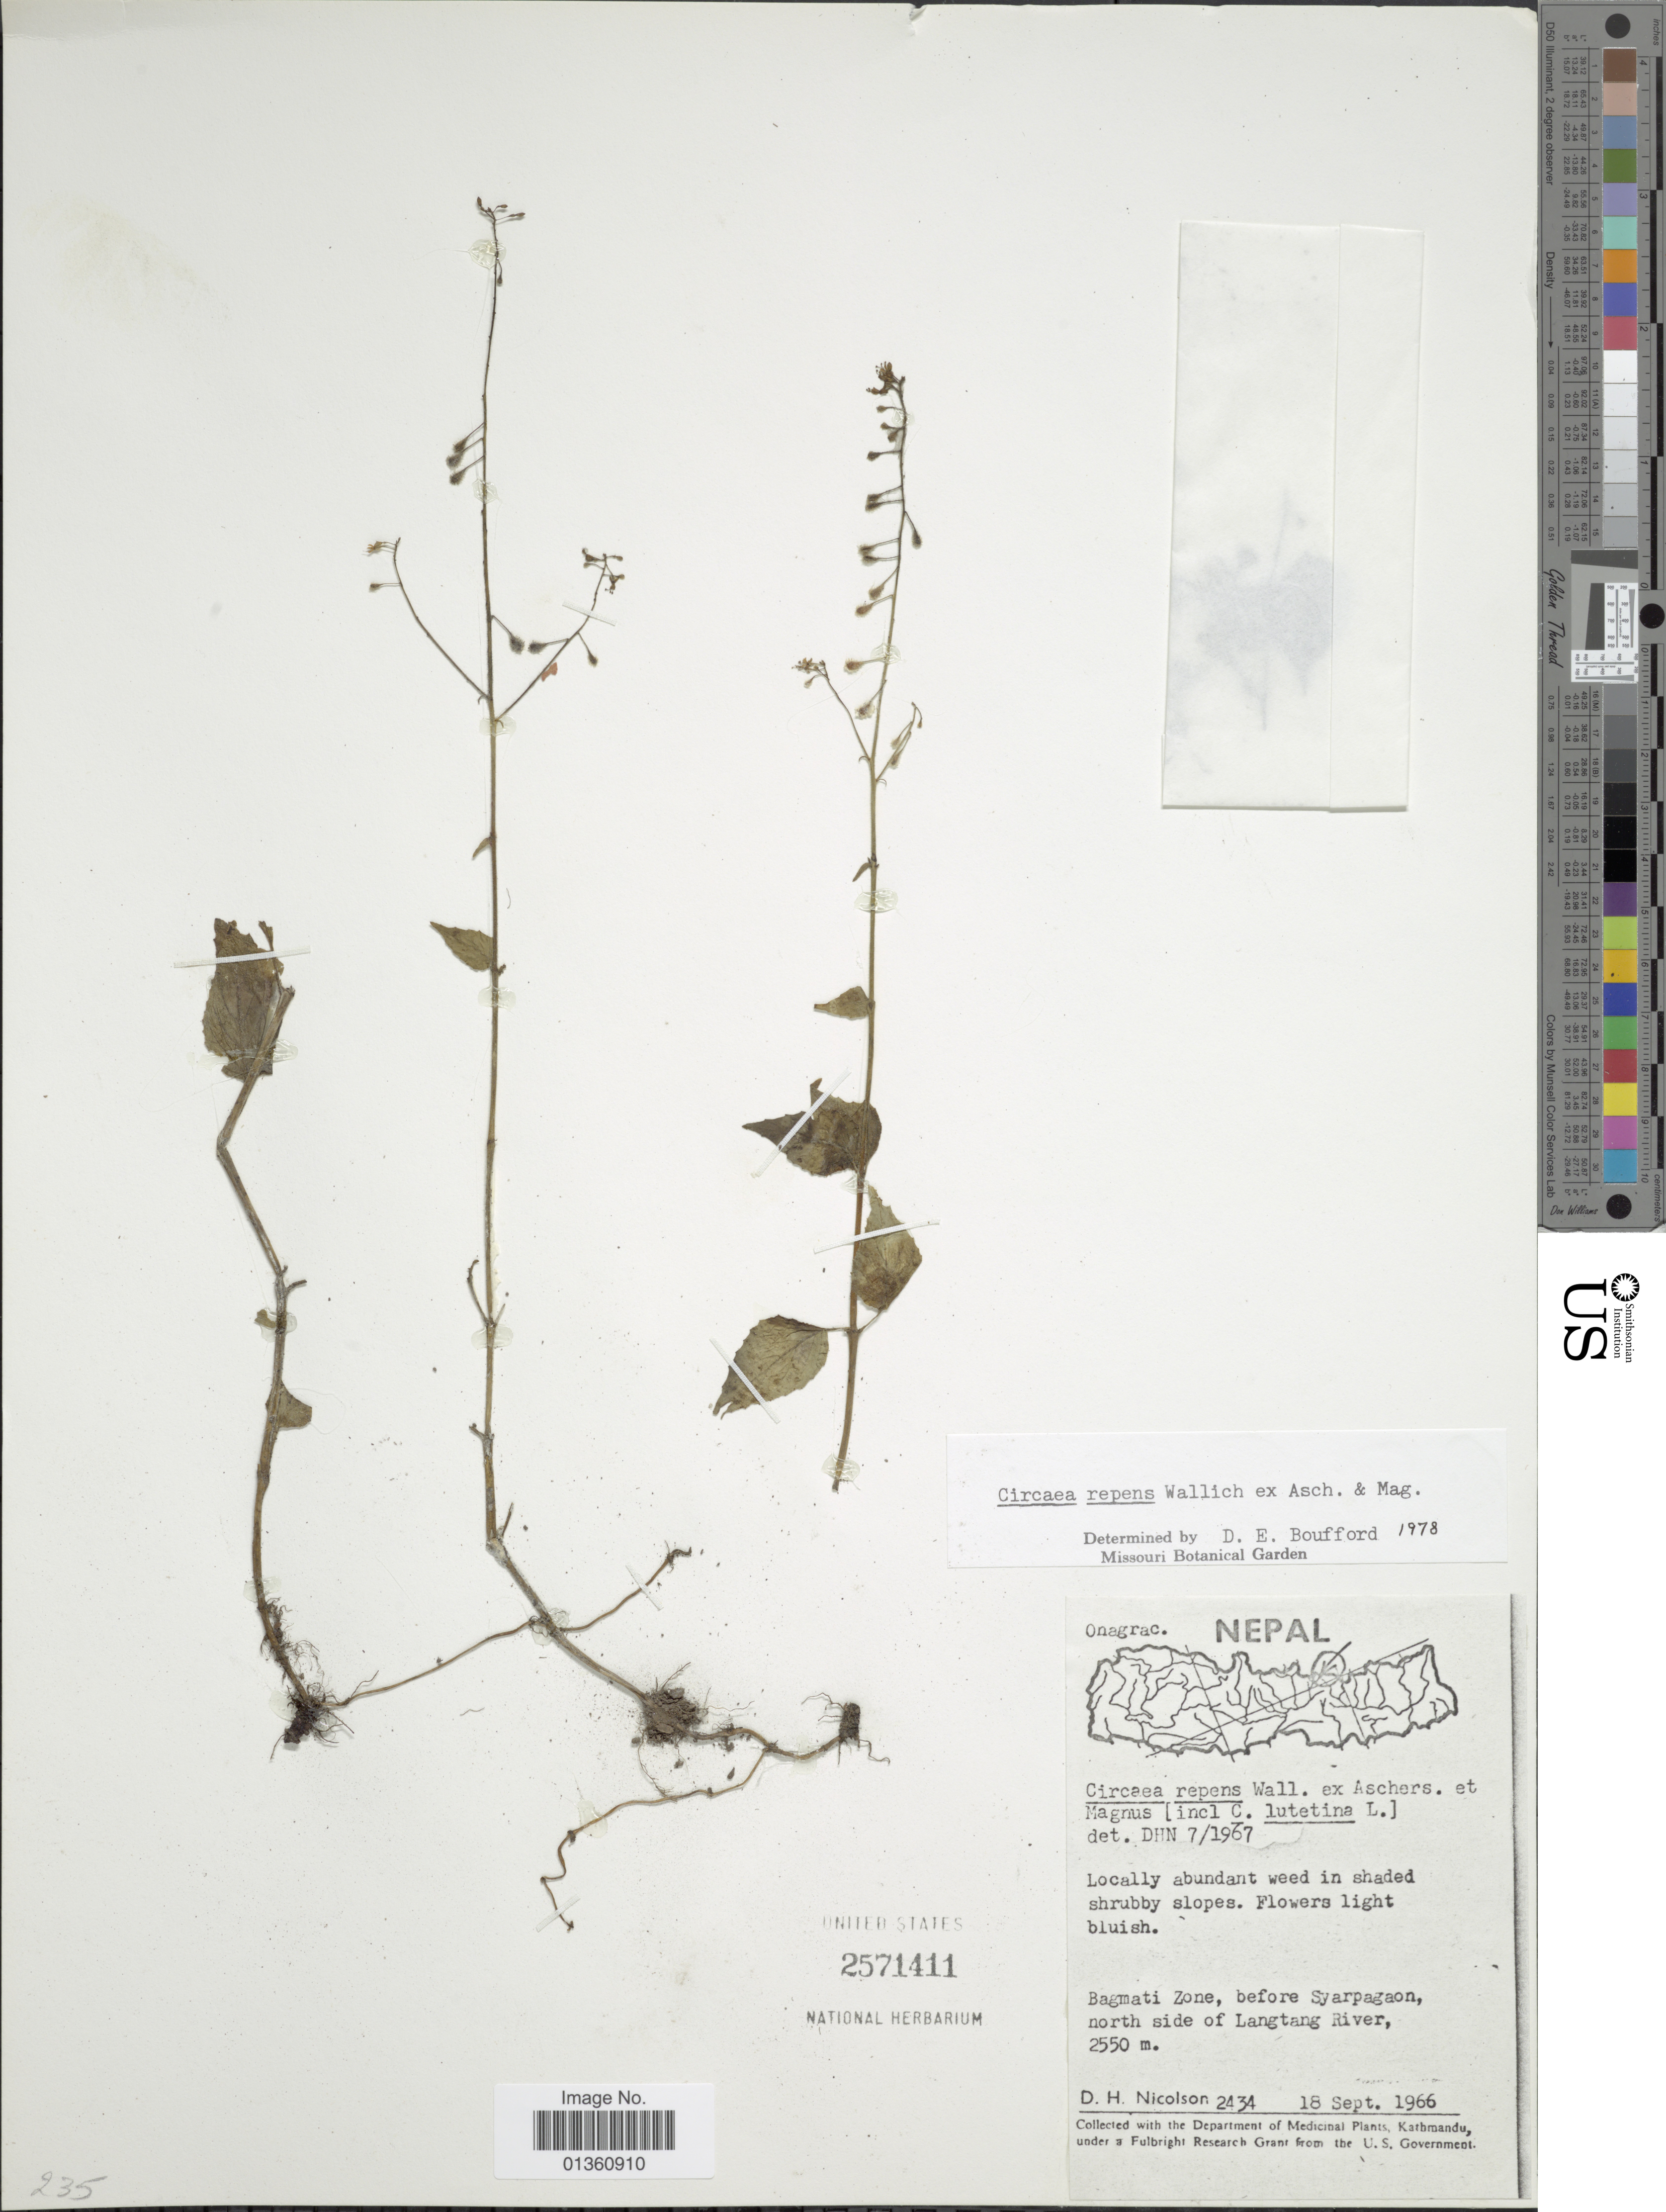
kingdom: Plantae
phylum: Tracheophyta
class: Magnoliopsida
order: Myrtales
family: Onagraceae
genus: Circaea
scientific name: Circaea repens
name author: Wall. ex Asch. & Magnus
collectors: D. H. Nicolson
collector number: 2434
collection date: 1966-09-18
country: Nepal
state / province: Bagmati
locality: Before Syarpagaon, north side of Langtang River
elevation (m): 2550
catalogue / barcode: US 2571411